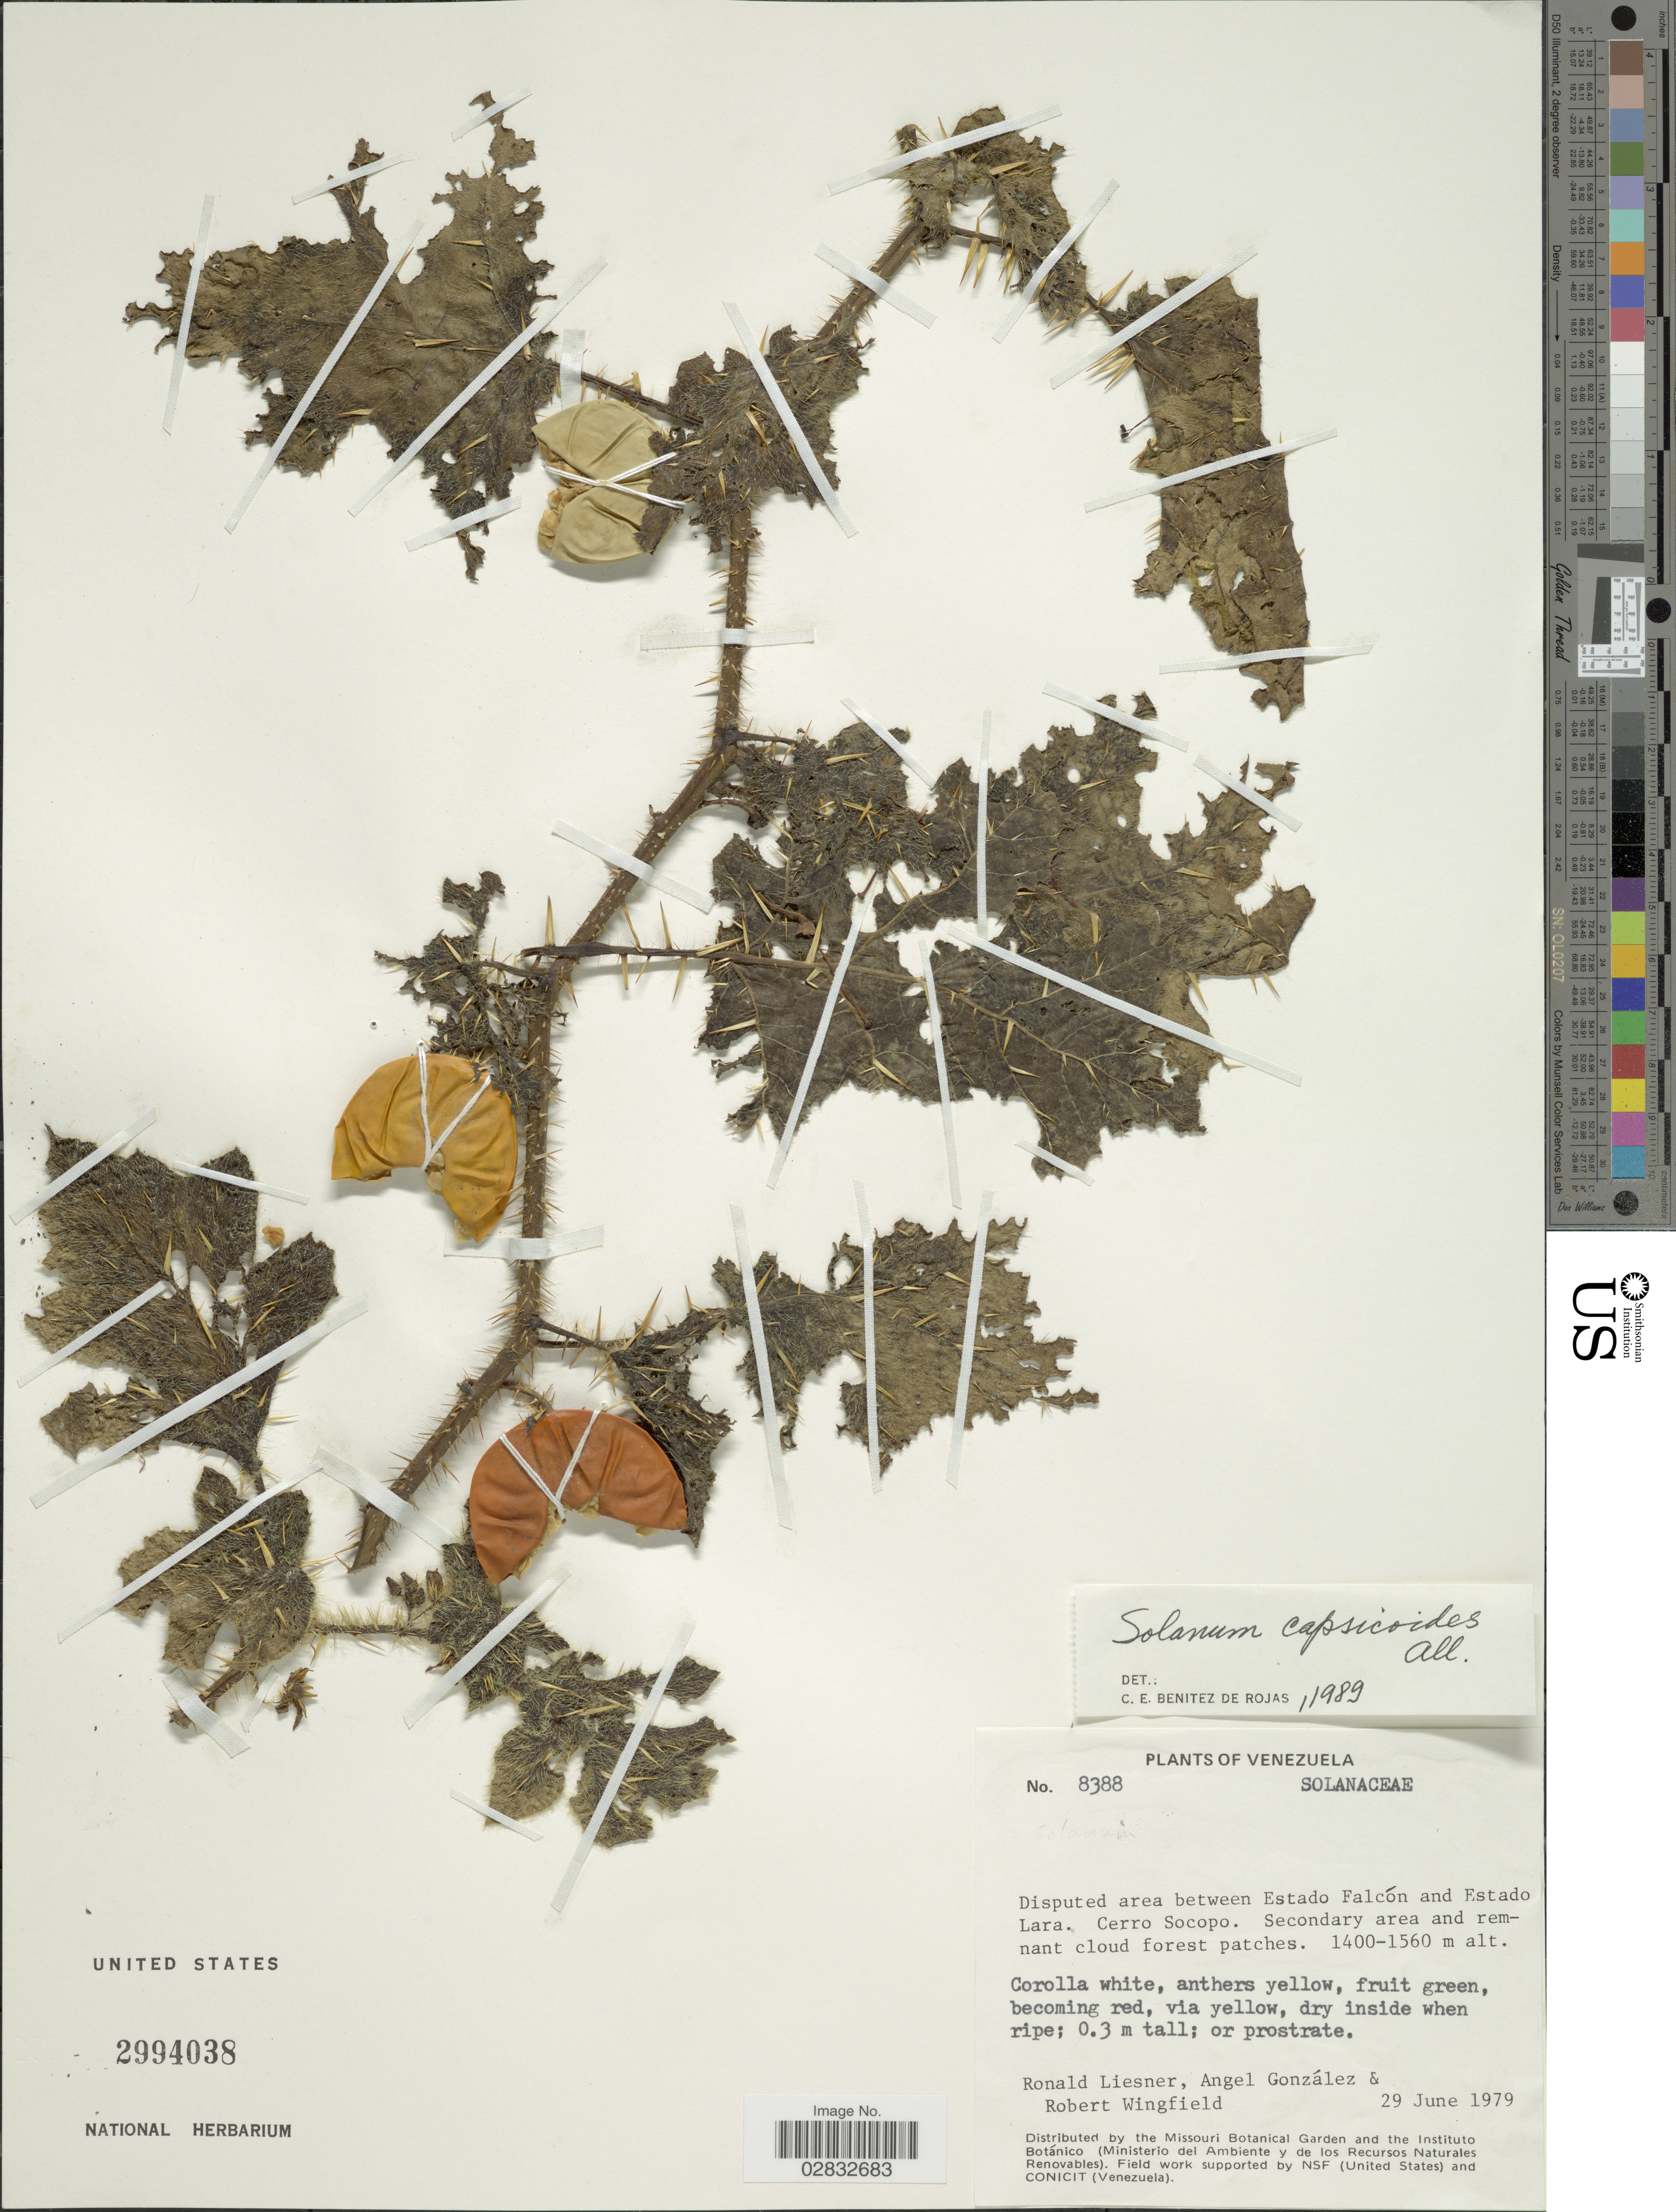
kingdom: Plantae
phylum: Tracheophyta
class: Magnoliopsida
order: Solanales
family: Solanaceae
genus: Solanum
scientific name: Solanum capsicoides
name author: All.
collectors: R. L. Liesner, A. C. González & R. C. Wingfield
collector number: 8388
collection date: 1979-06-29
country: Venezuela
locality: Disputed area between Estado Falcón and Estado Lara. Cerro Socopo. Secondary area and remnant cloud forest patches.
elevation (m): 1400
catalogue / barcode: US 2994038